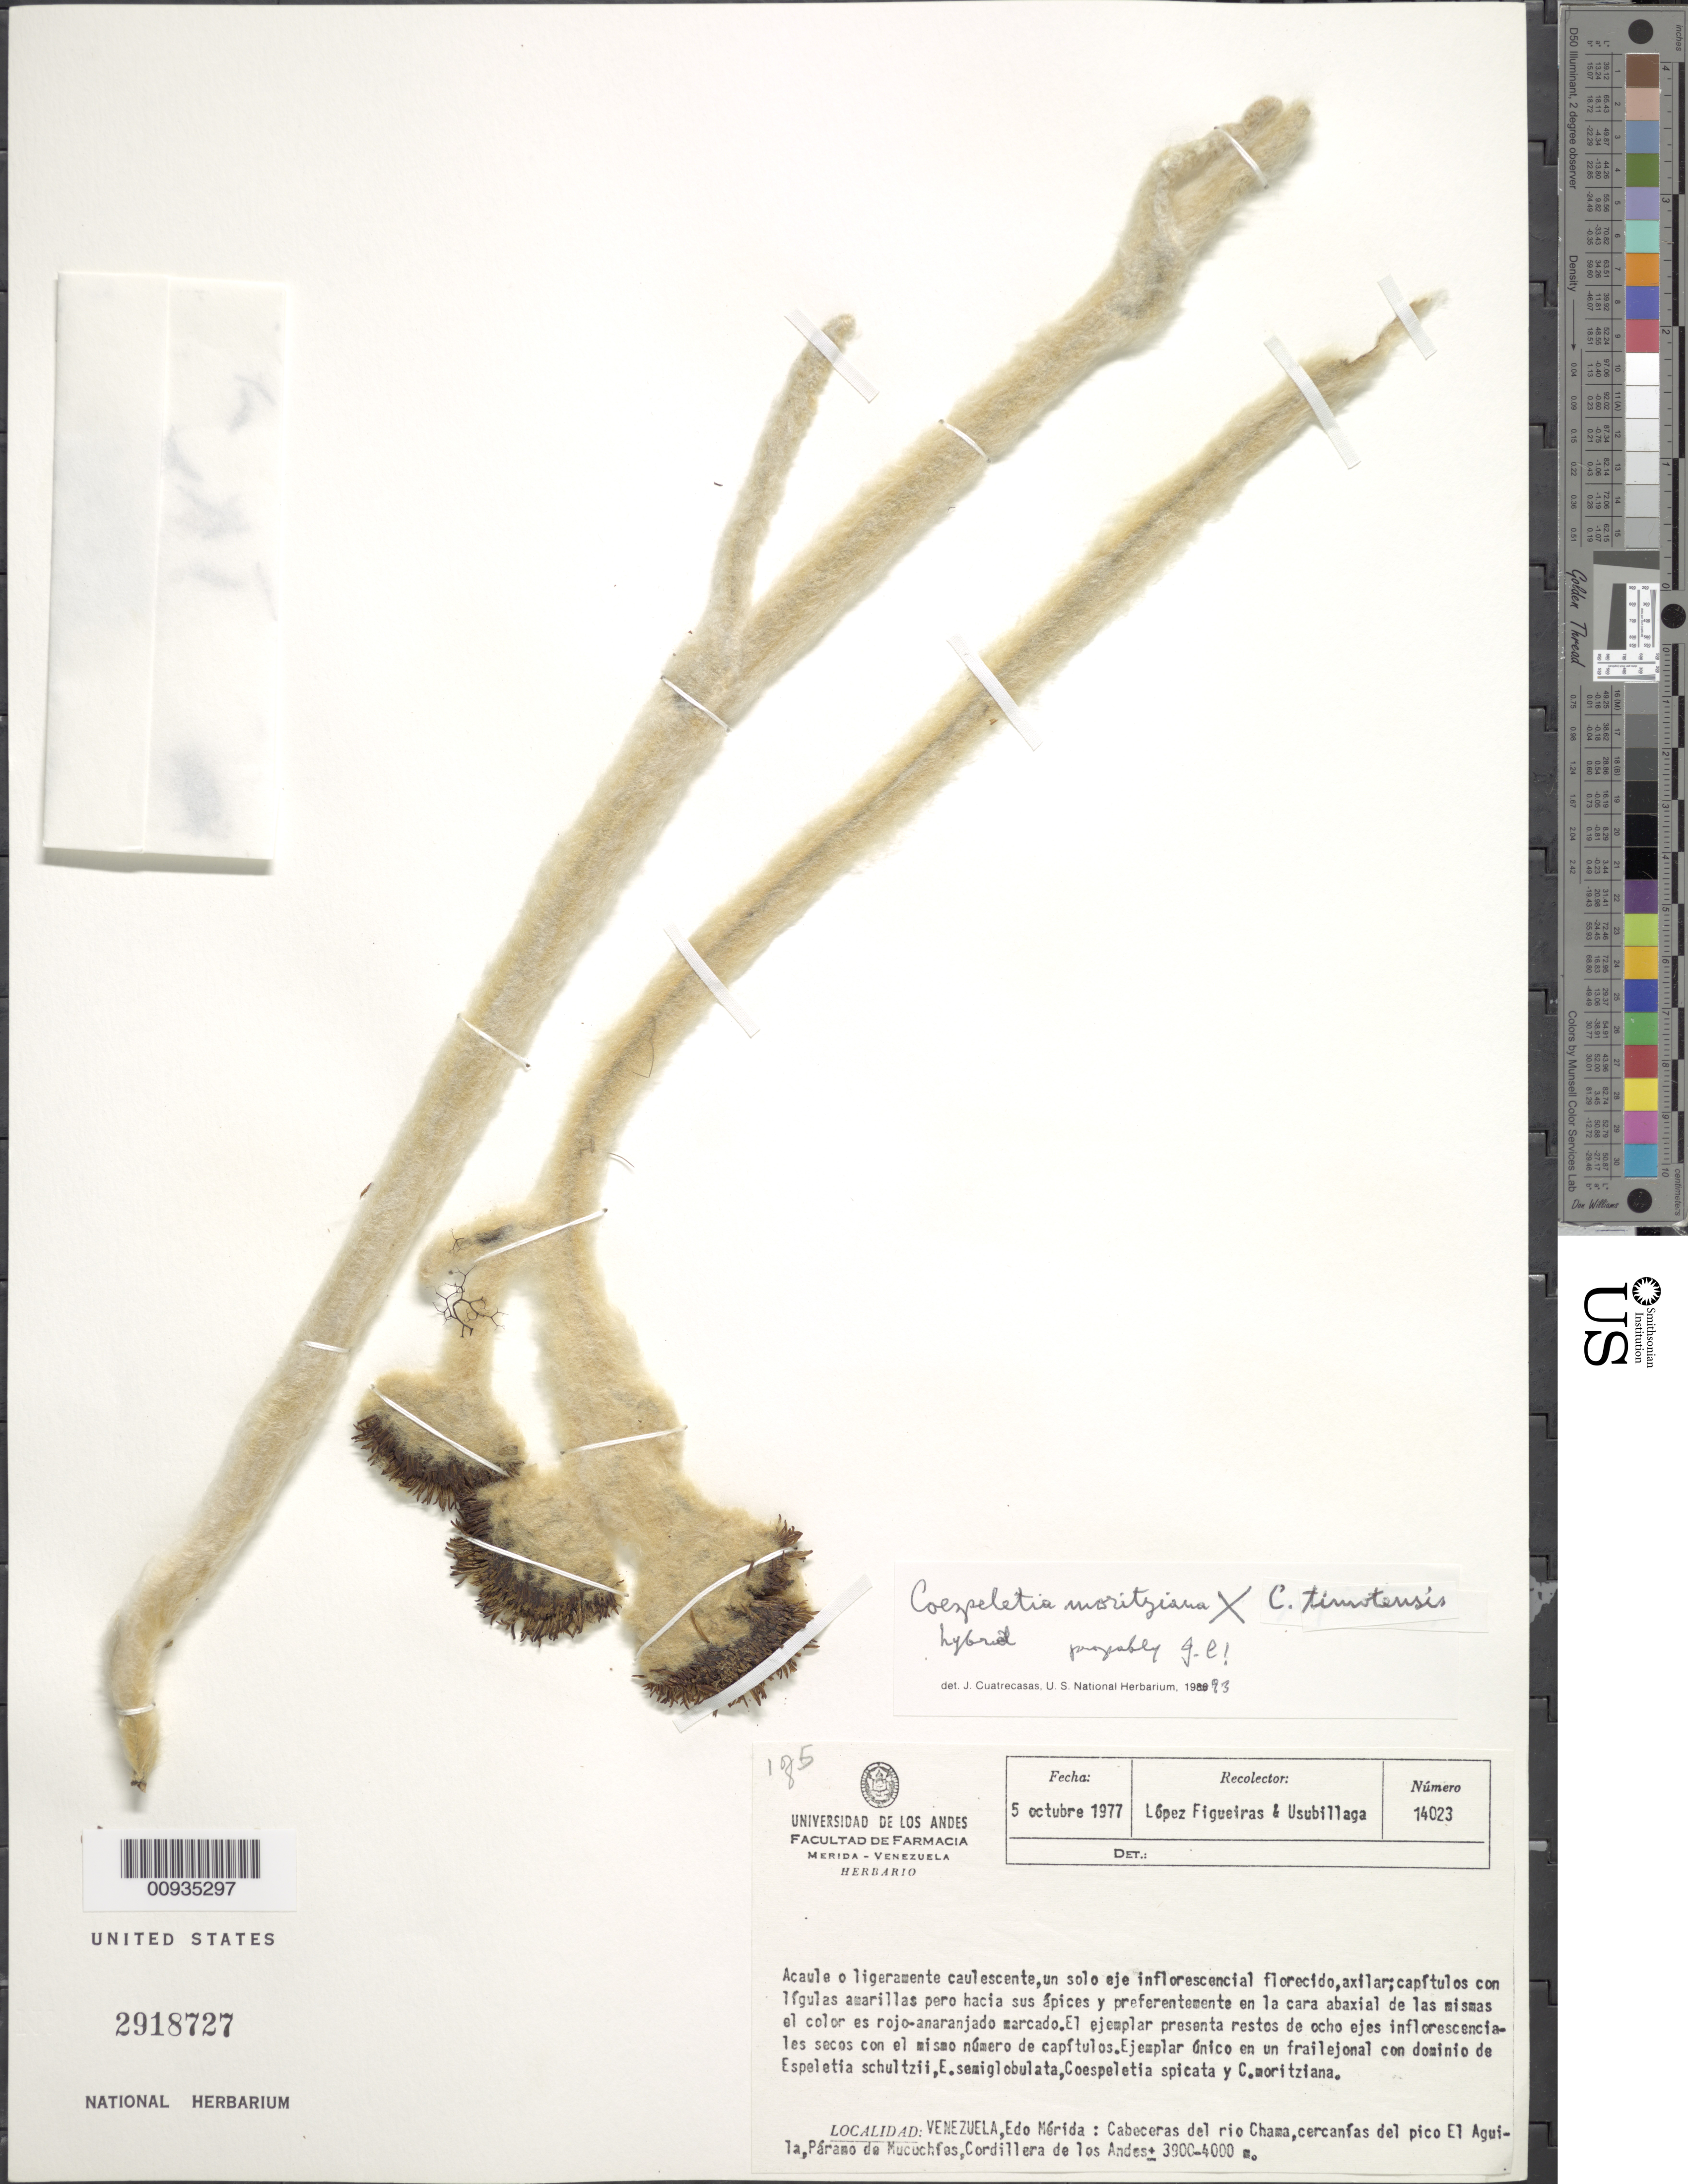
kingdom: Plantae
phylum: Tracheophyta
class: Magnoliopsida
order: Asterales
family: Asteraceae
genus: Coespeletia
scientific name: Coespeletia moritziana x C. timotensis (Cuatrec.) Cuatrec.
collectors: M. López Figueiras & -- Usubillaga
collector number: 14023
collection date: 1977-10-05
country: Venezuela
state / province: Mérida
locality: Páramo de Mucuchíes. Cabeceras del río Chama, cercanías del Pico El Águila, Cordillera de los Andes.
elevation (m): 3900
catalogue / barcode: US 2918727